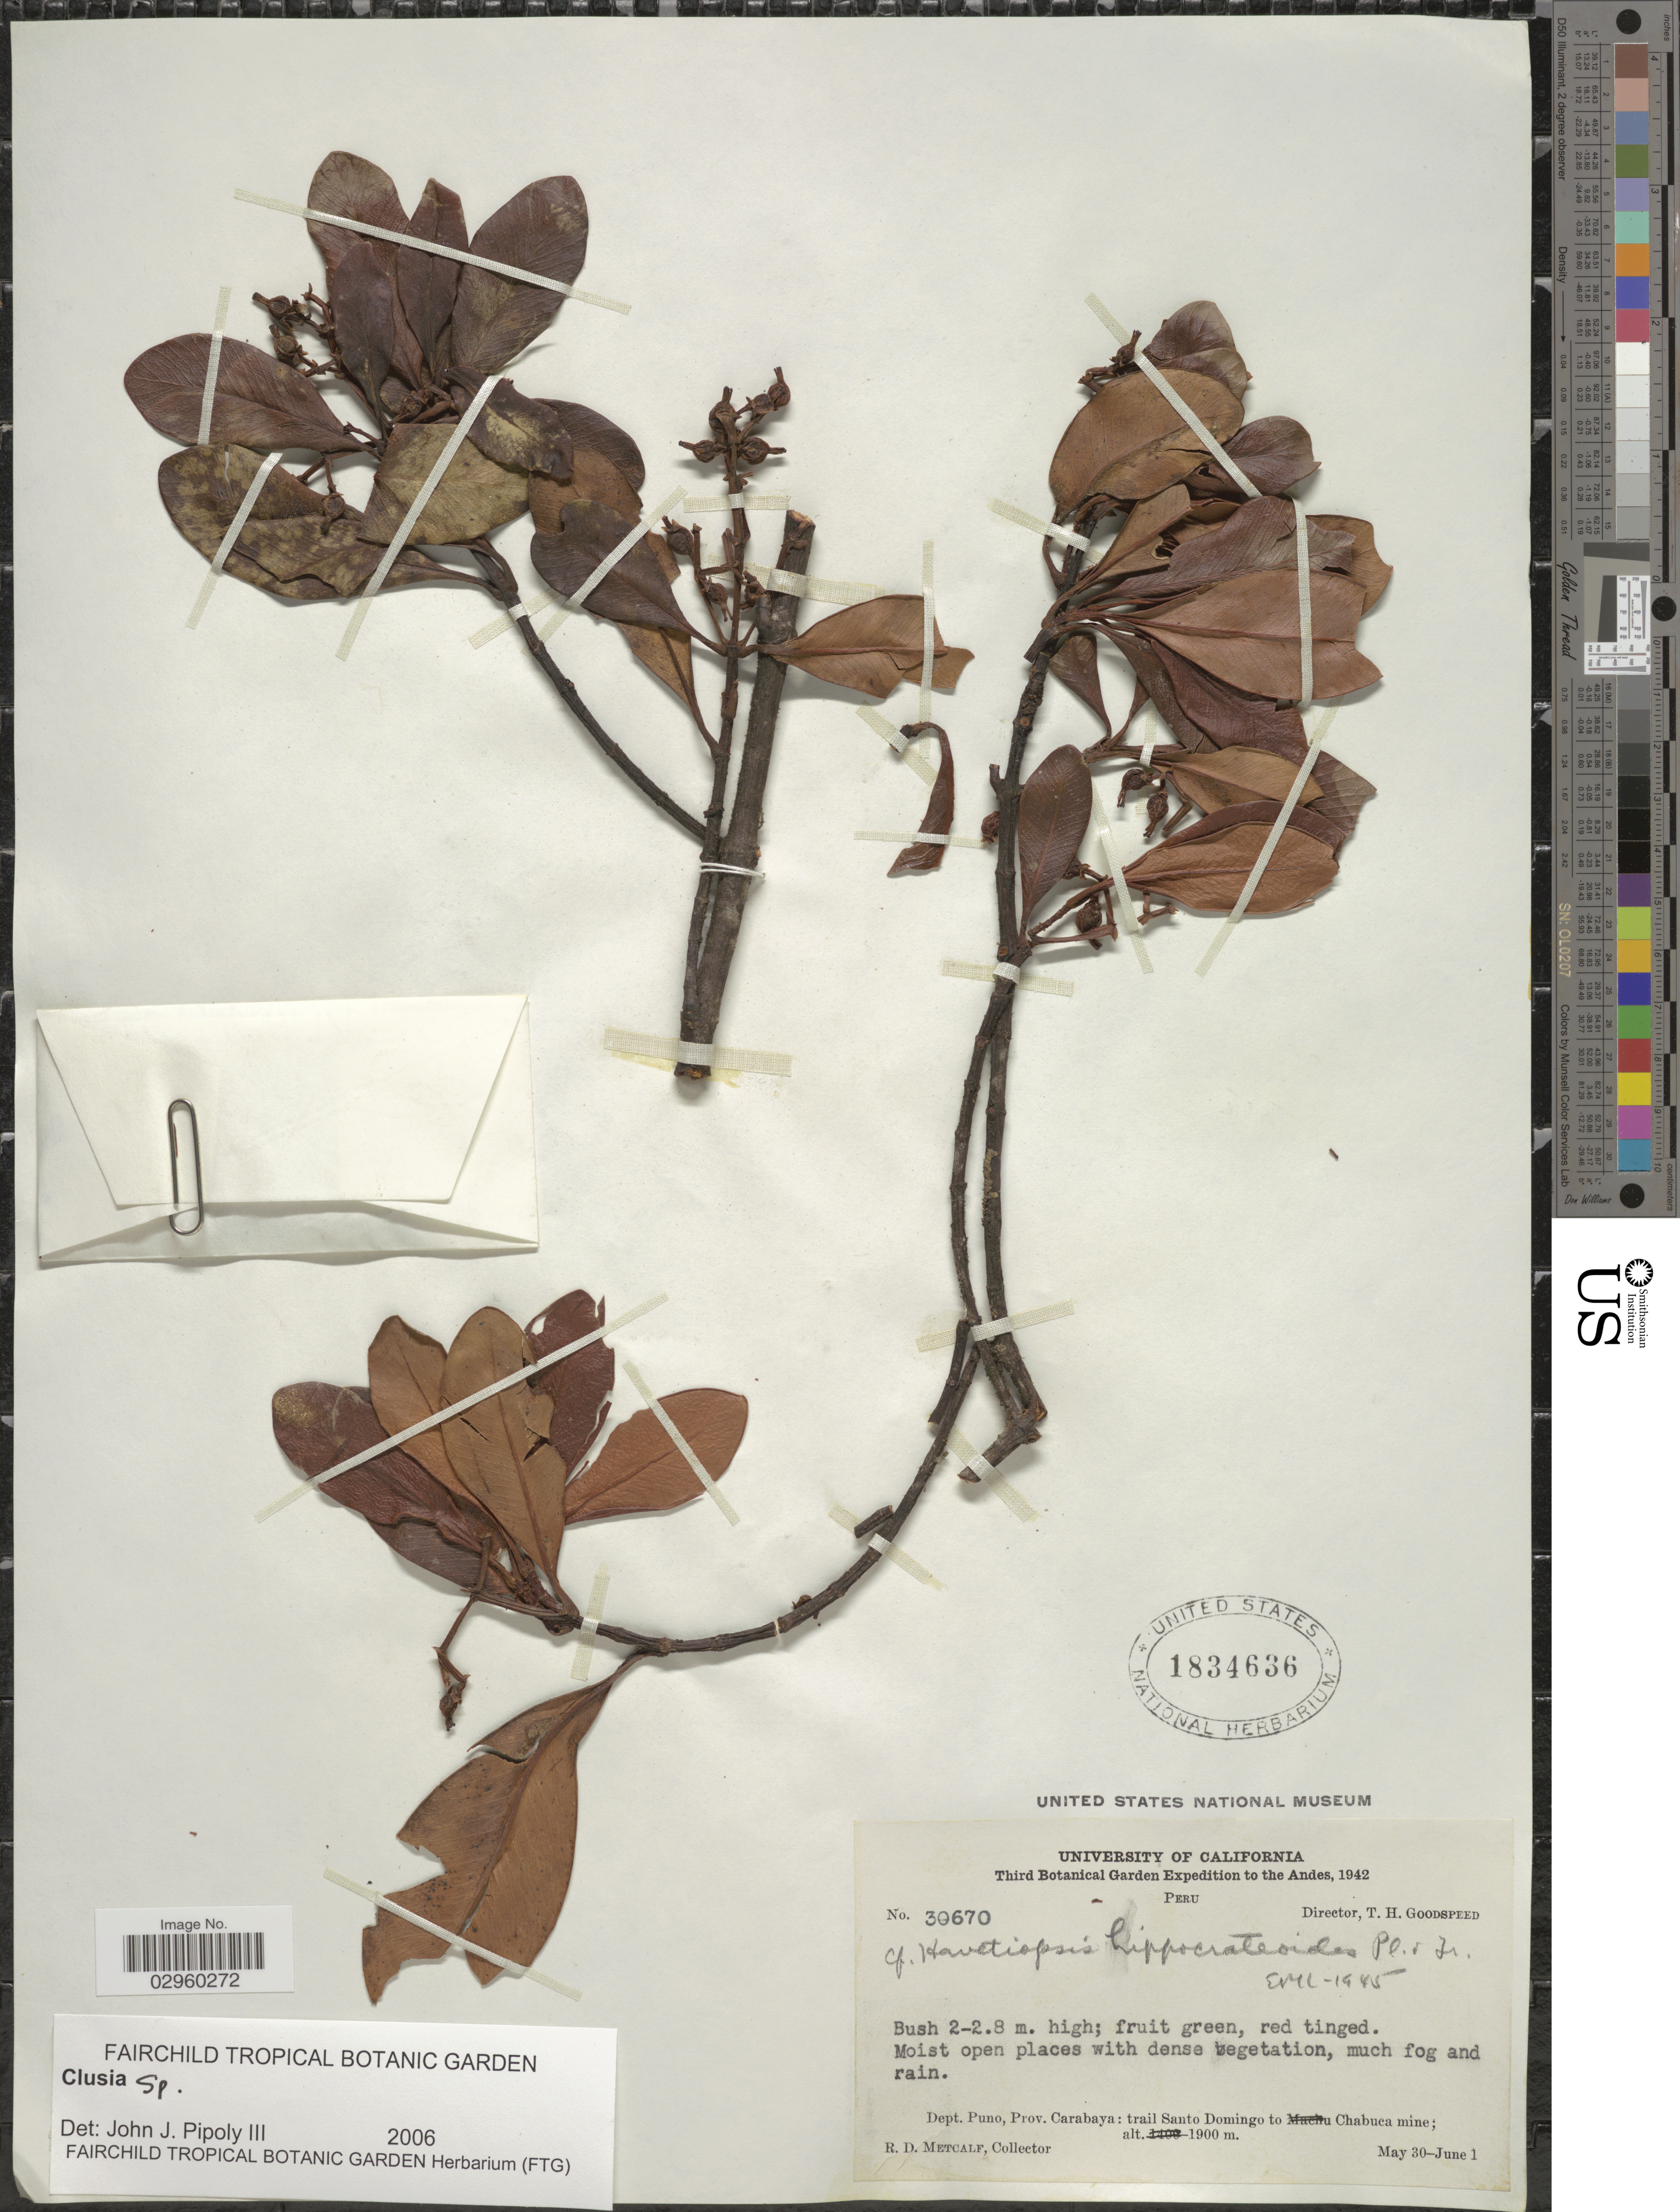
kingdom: Plantae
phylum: Tracheophyta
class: Magnoliopsida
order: Malpighiales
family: Clusiaceae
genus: Clusia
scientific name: Clusia sp.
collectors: R. D. Metcalf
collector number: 30670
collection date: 1942-05-30/1942-06-01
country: Peru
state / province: Puno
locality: The Andes, Dept. Puno, Prov. Carabaya: trail Santo Domingo to Chabuca mine.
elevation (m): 1900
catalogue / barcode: US 1834636